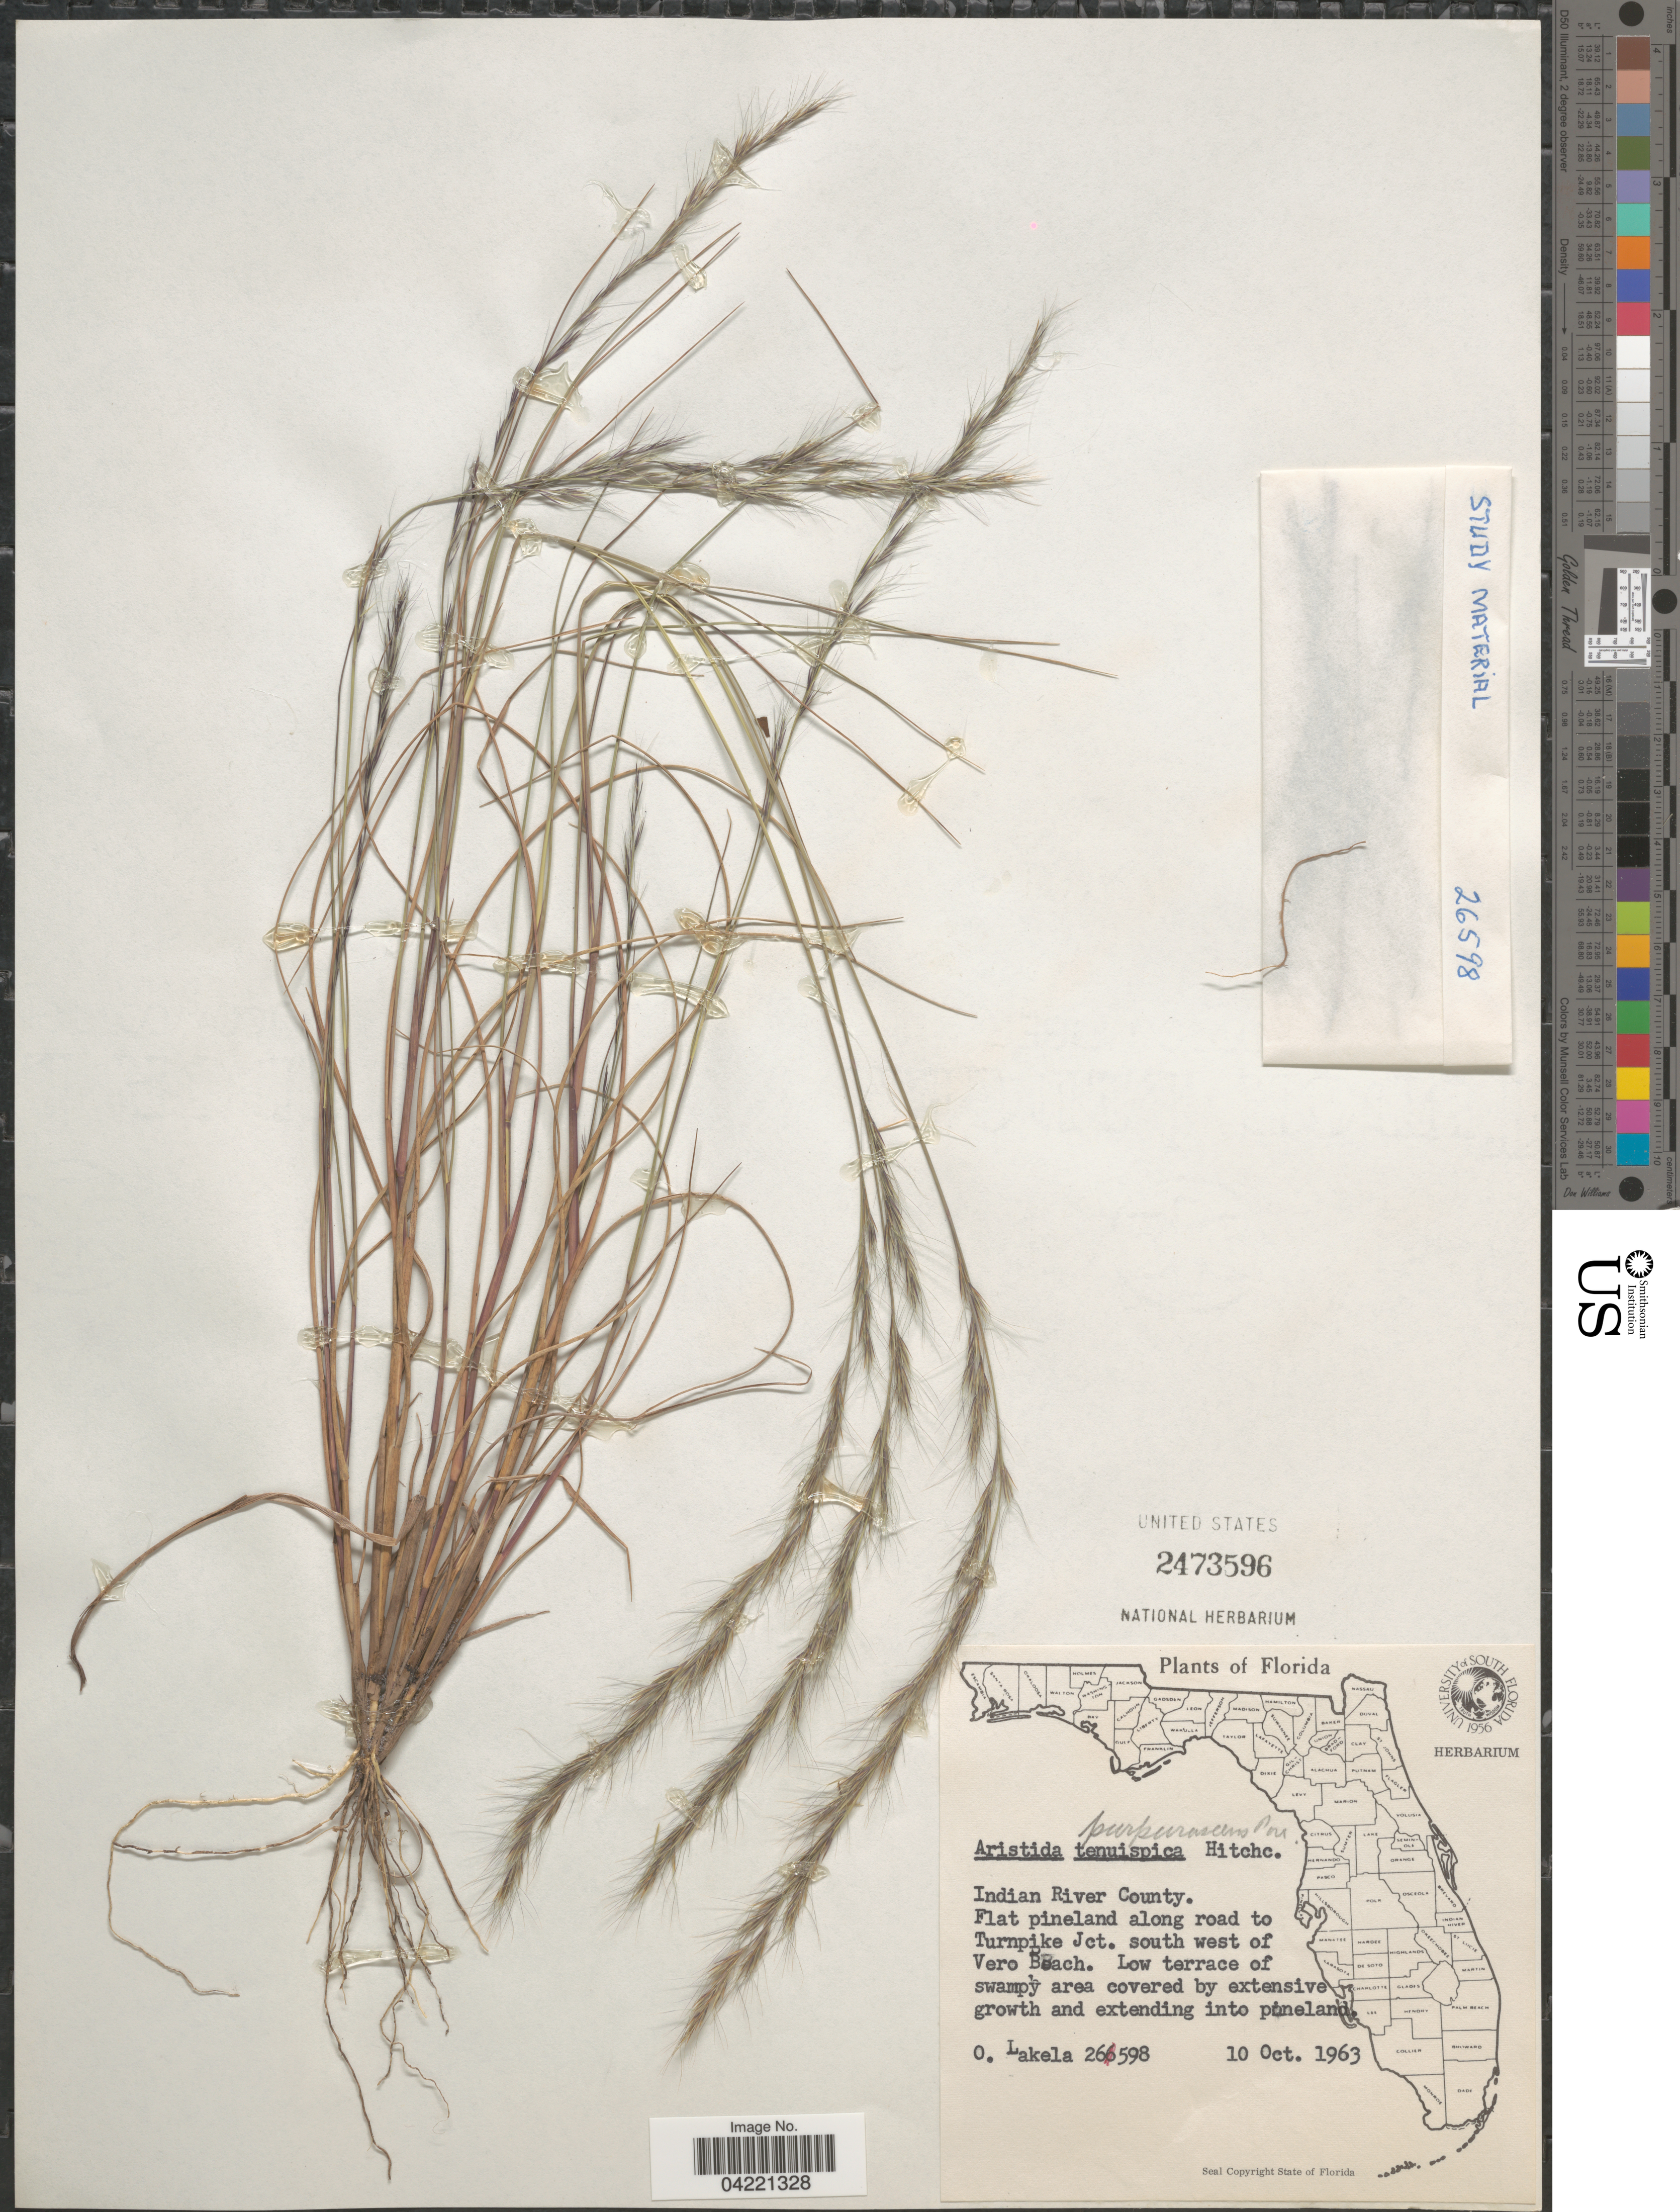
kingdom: Plantae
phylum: Tracheophyta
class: Liliopsida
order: Poales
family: Poaceae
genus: Aristida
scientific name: Aristida purpurascens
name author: Poir.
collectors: O. Lakela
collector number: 26598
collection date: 1963-10-10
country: United States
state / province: Florida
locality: Indian River County. Flat pineland along road to Turnpike Jct. south west of Vero Beach. Low terrace of swampy area covered by extensive growth and extending into pineland.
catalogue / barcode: US 2473596